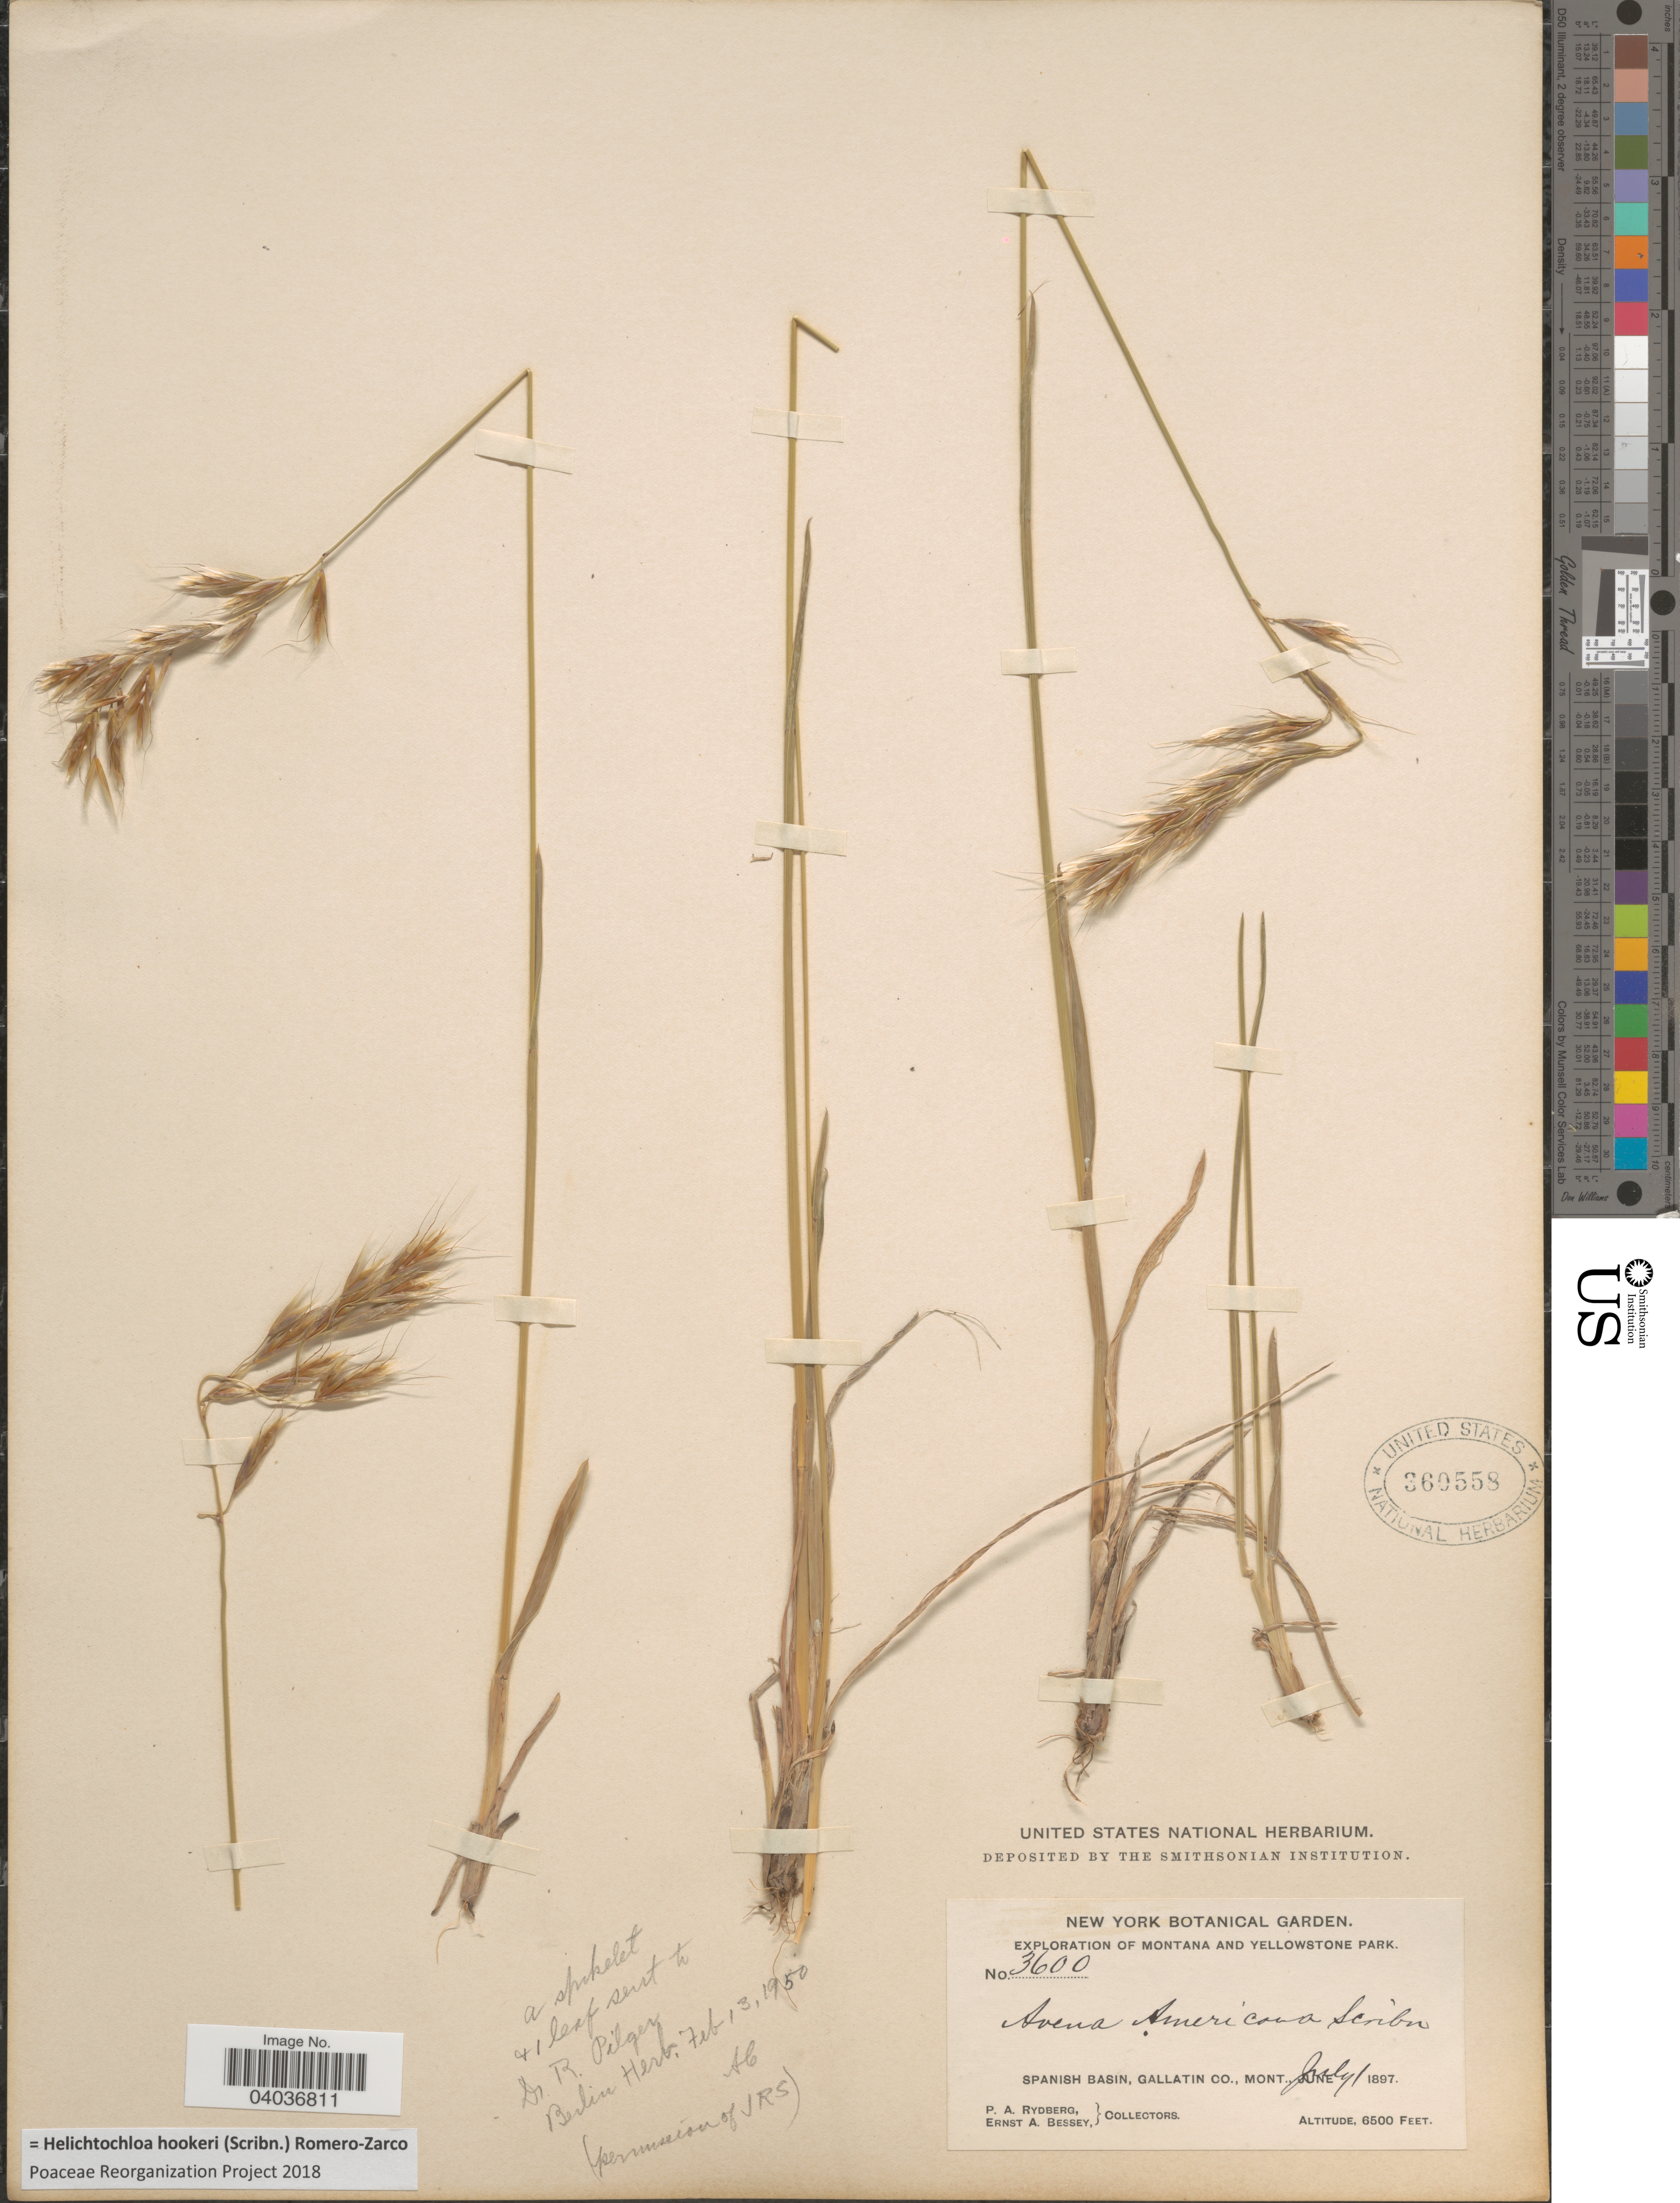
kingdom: Plantae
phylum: Tracheophyta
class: Liliopsida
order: Poales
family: Poaceae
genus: Helictochloa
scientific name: Helictochloa hookeri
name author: (Scribn.) Romero Zarco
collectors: P. A. Rydberg & E. A. Bessey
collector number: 3600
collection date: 1897-07-01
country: United States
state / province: Montana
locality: Yellowstone Park. Spanish Basin, Gallatin Co.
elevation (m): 1981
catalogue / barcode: US 360558